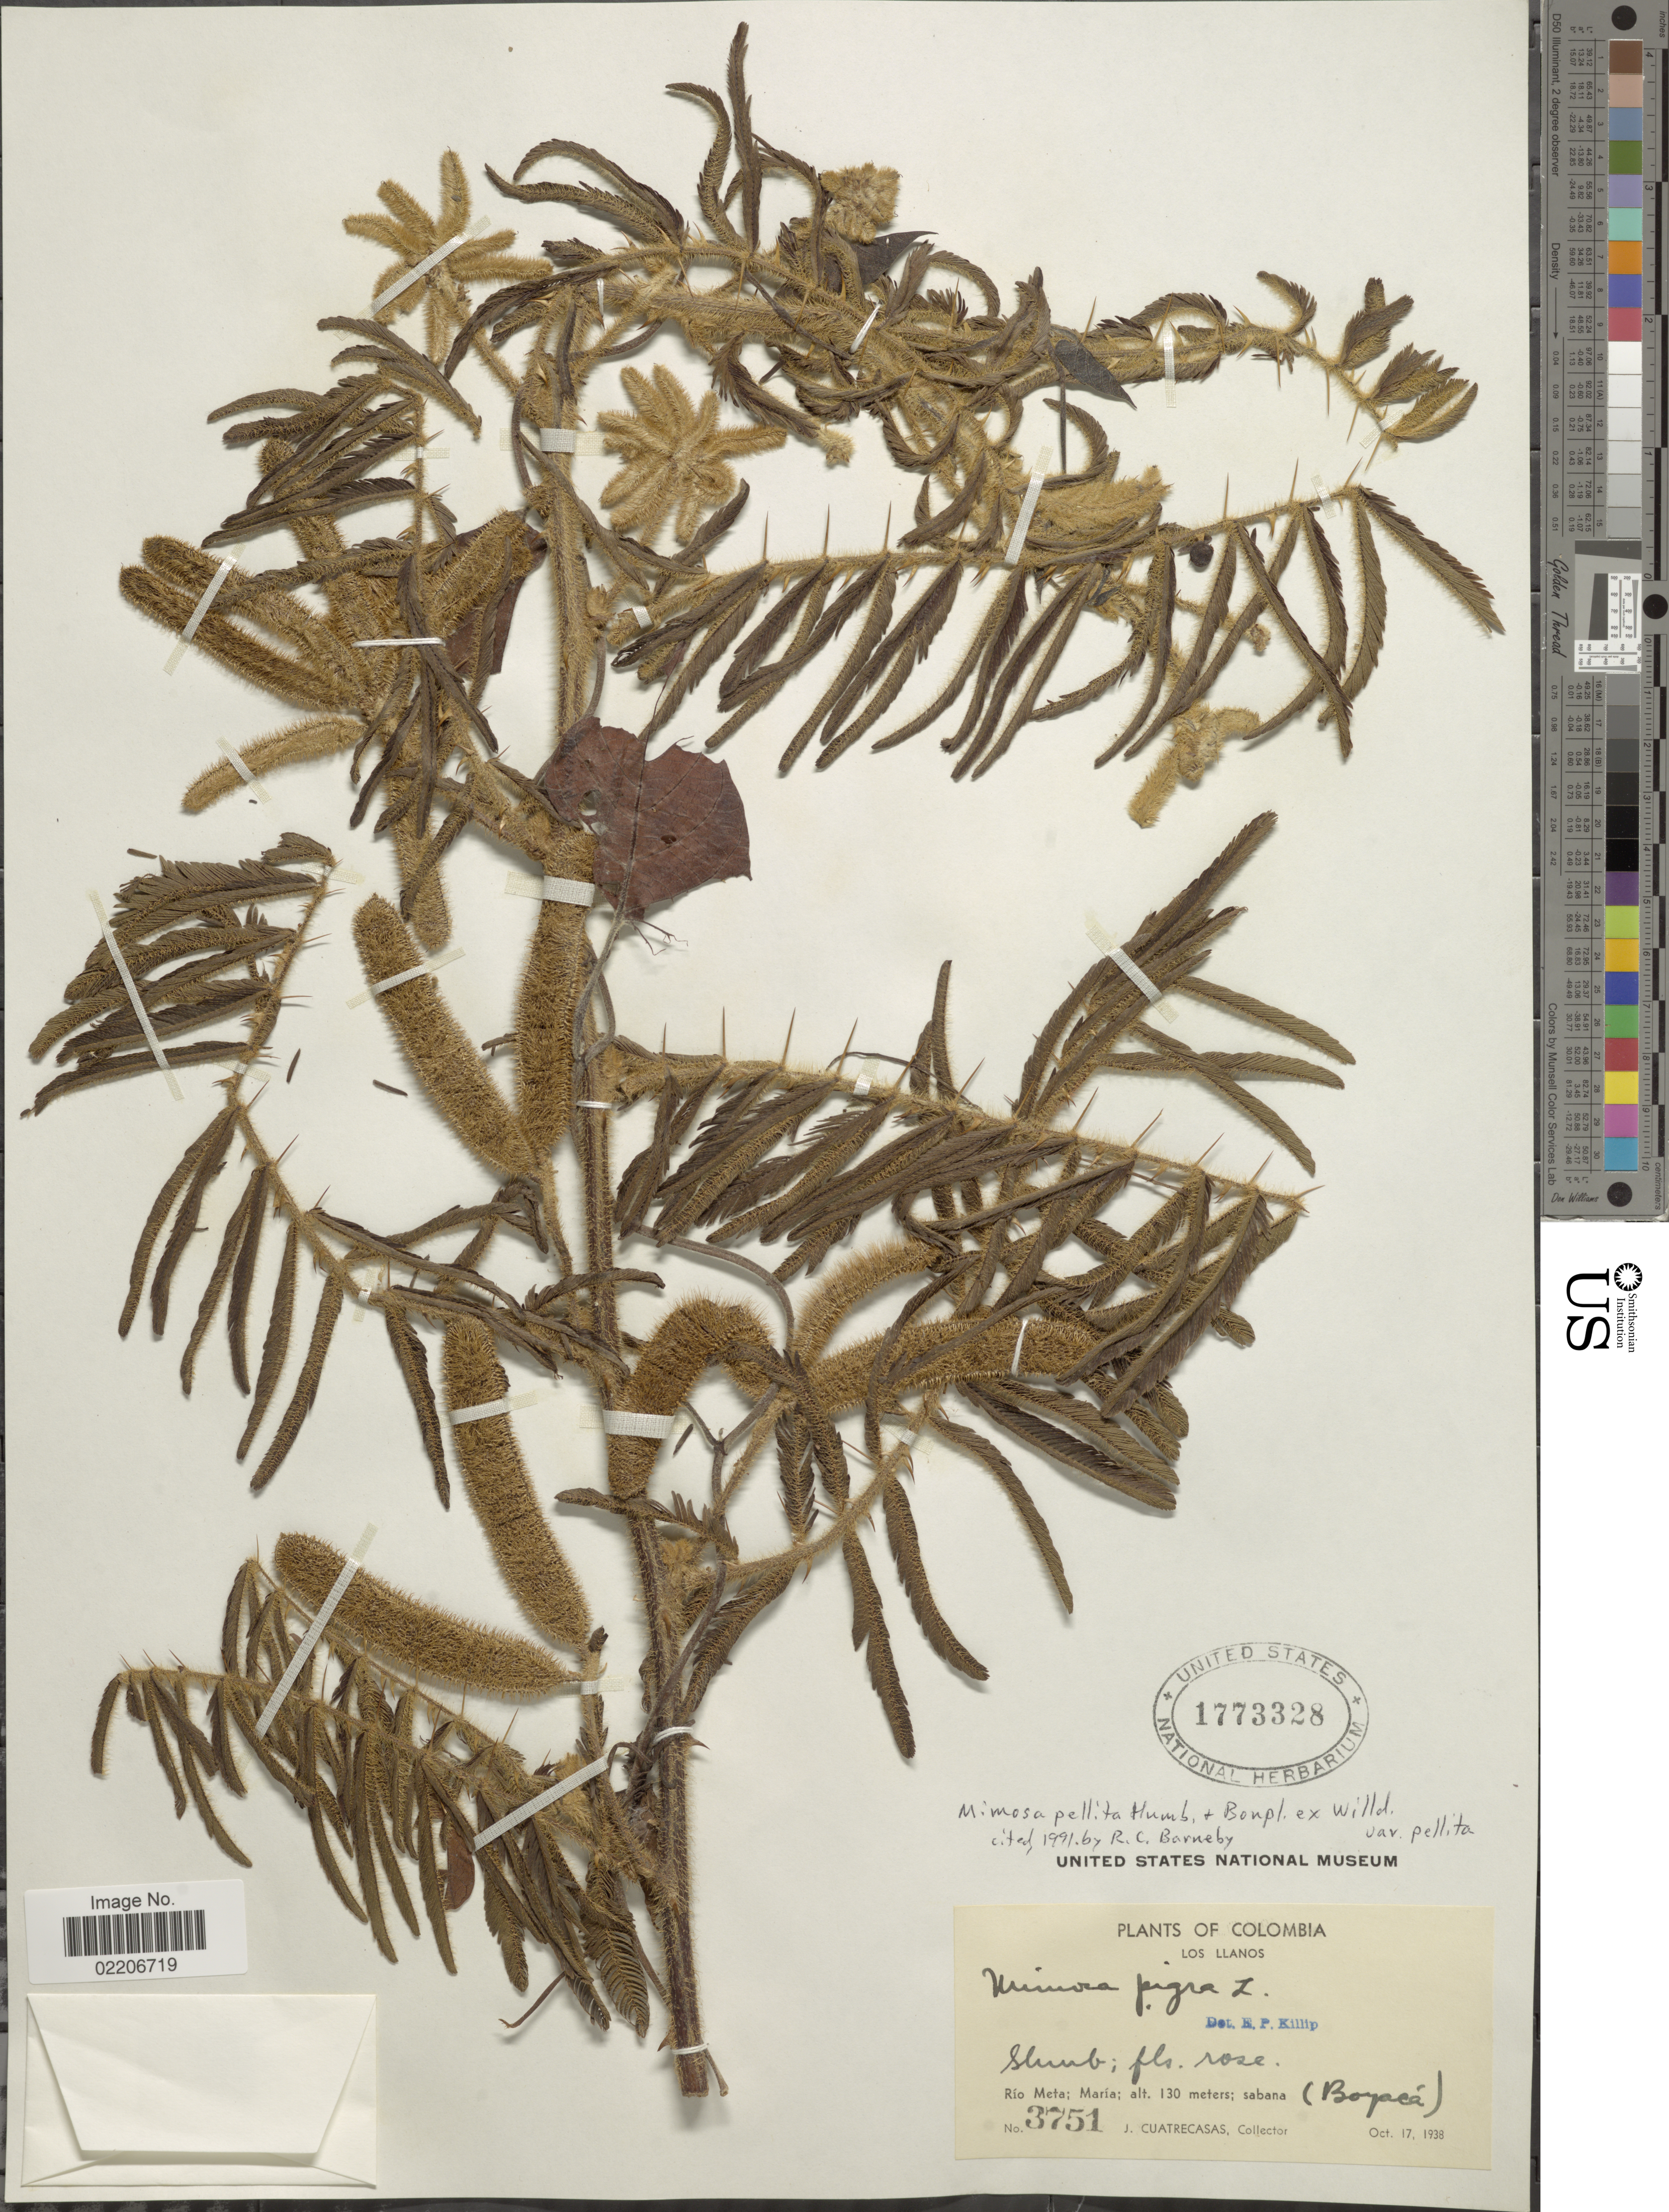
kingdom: Plantae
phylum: Tracheophyta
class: Magnoliopsida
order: Fabales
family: Fabaceae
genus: Mimosa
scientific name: Mimosa pellita var. pellita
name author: Humb. & Bonpl. ex Willd.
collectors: J. Cuatrecasas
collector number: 3751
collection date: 1938-10-17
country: Colombia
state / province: Meta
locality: Los Llanos, Maria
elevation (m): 130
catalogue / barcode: US 1773328